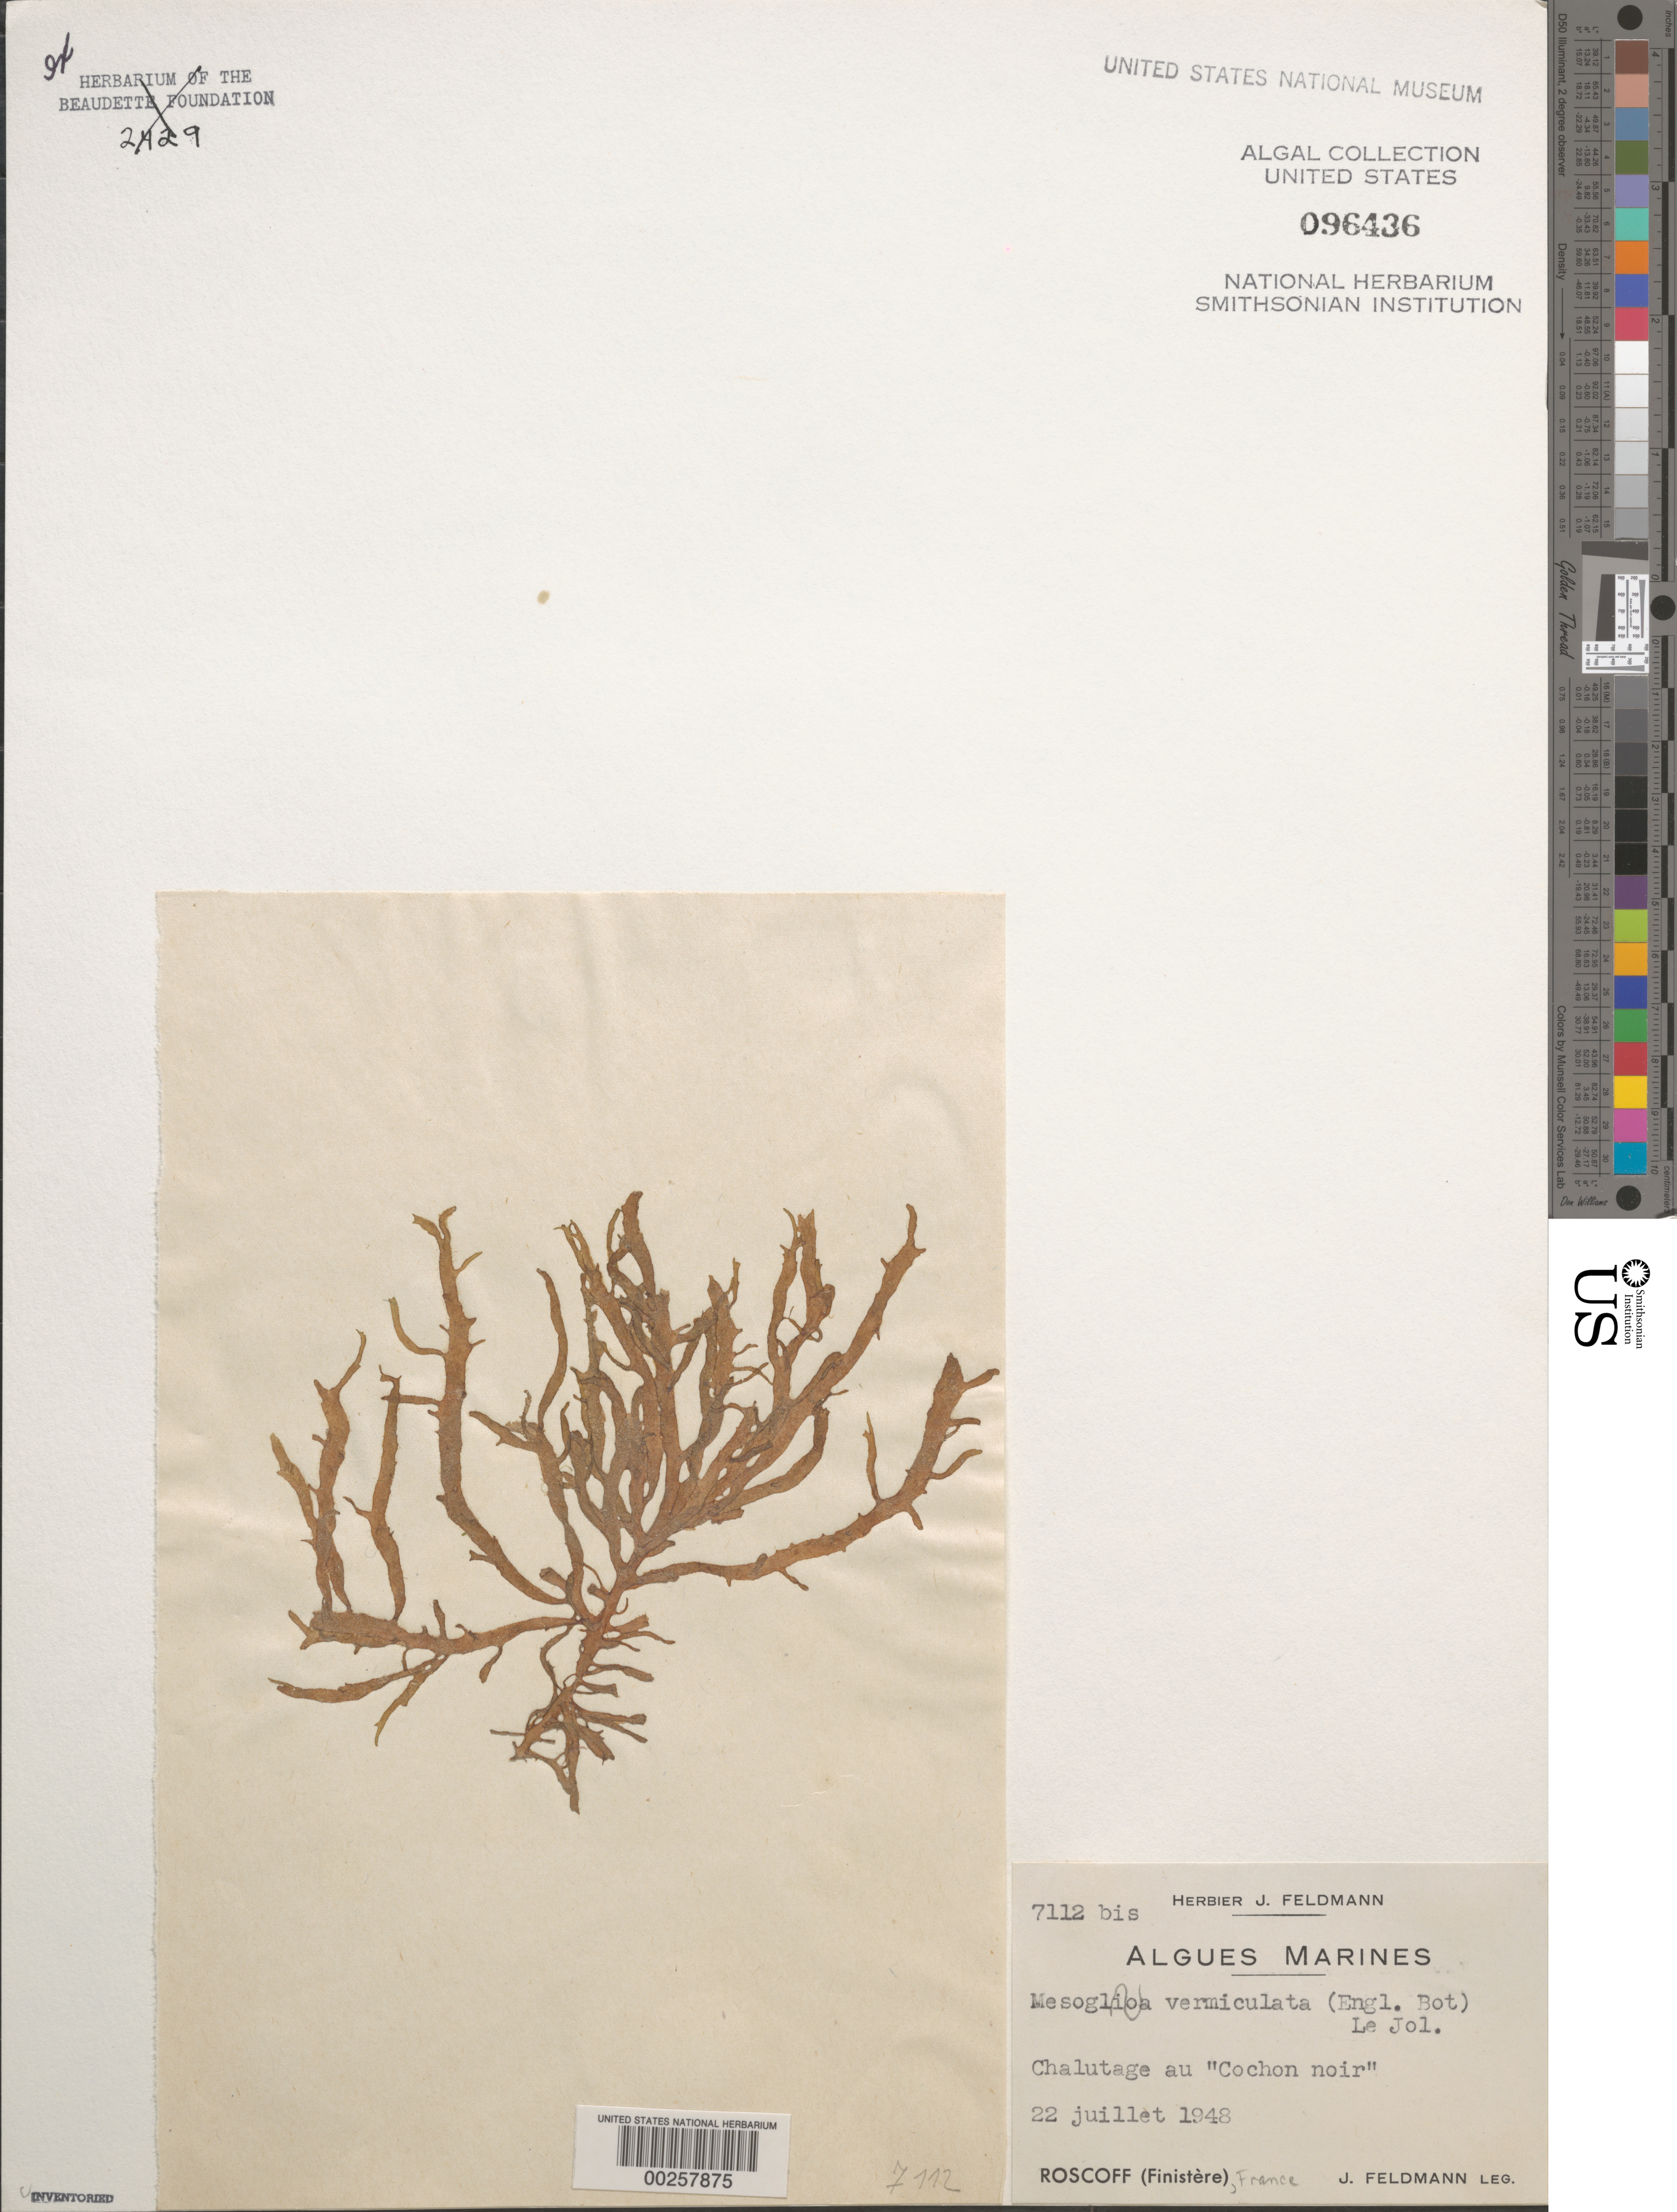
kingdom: Chromista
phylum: Ochrophyta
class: Phaeophyceae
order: Ectocarpales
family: Chordariaceae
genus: Mesogloia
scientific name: Mesogloia vermiculata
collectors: J. Feldmann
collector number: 7112 Bis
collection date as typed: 22 Jul 1948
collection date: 1948-07-22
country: France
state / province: Bretagne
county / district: Finistère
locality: Roscoff, cochon noir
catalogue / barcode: US 96436